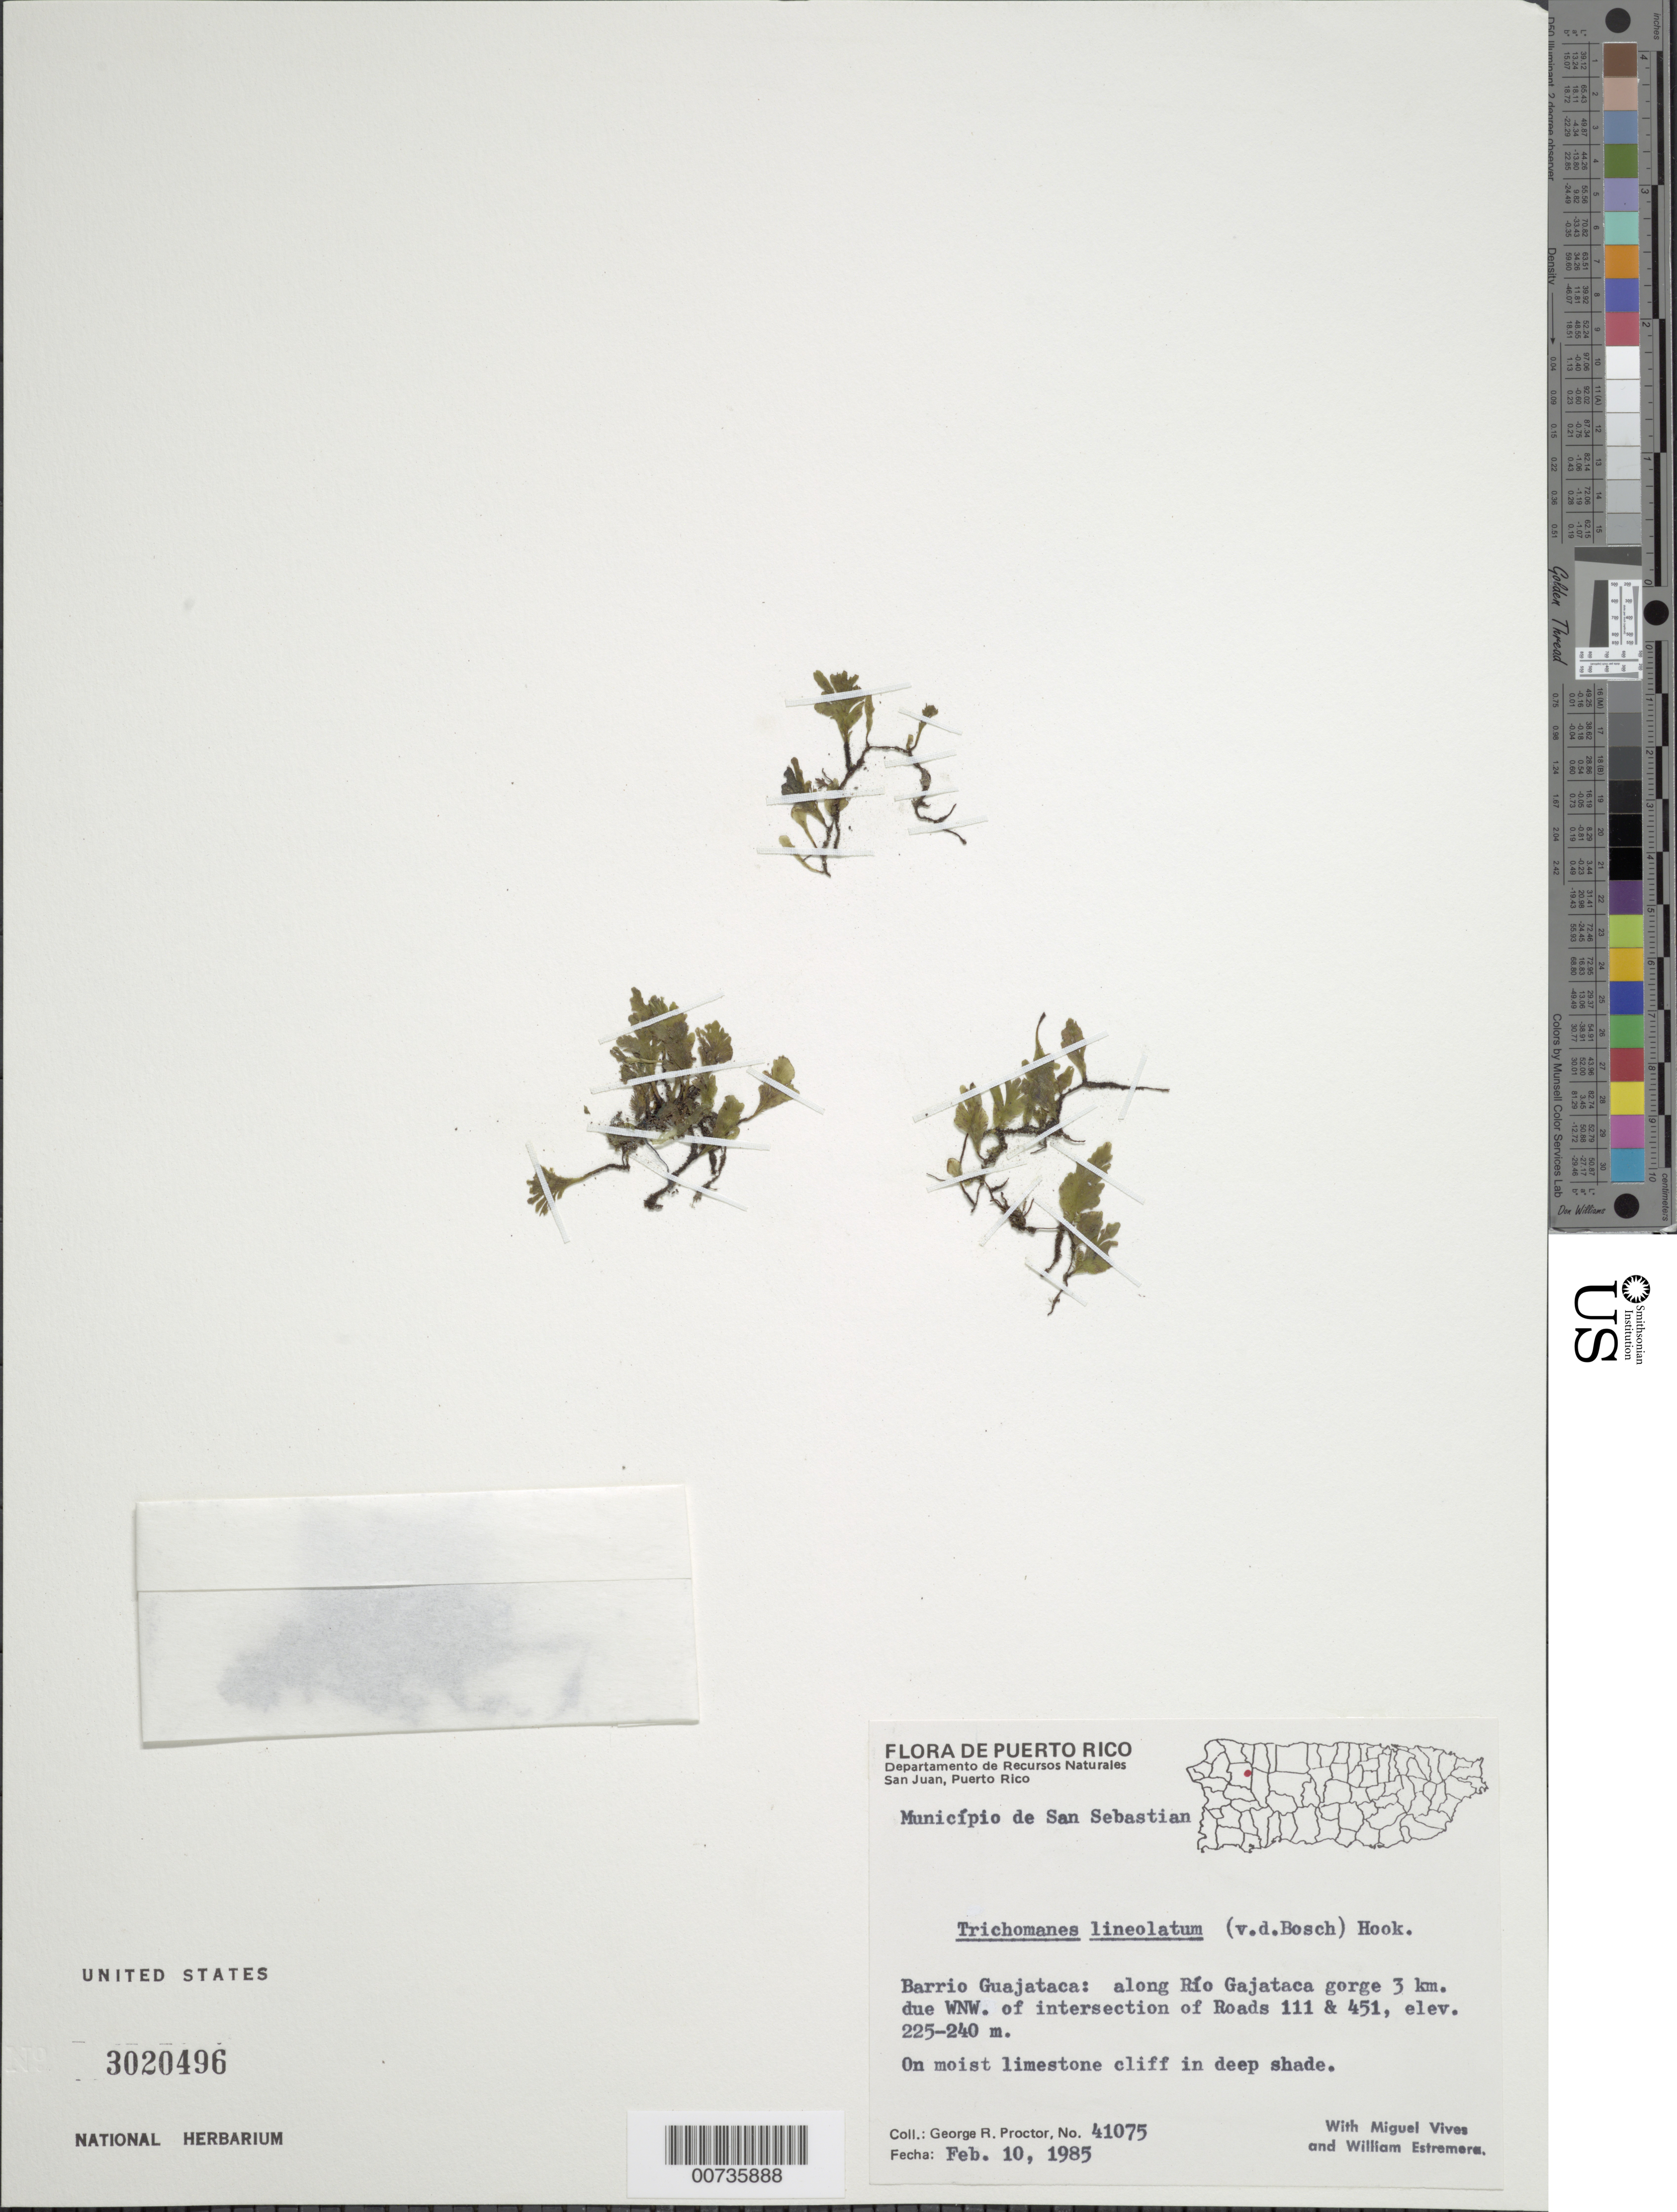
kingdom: Plantae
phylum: Tracheophyta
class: Polypodiopsida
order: Hymenophyllales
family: Hymenophyllaceae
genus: Didymoglossum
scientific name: Didymoglossum lineolatum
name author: Bosch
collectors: G. R. Proctor, M. Vives & W. Estremera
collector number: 41075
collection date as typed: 10 Feb 1985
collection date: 1985-02-10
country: Puerto Rico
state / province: San Sebastián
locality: Mun. San Sebastian, Barrio Guajataca: along Río Gajataca gorge 3 km due WNW of intersection of Roads 111 & 451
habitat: On moist limestone cliff in deep shade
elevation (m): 225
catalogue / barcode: US 3020496